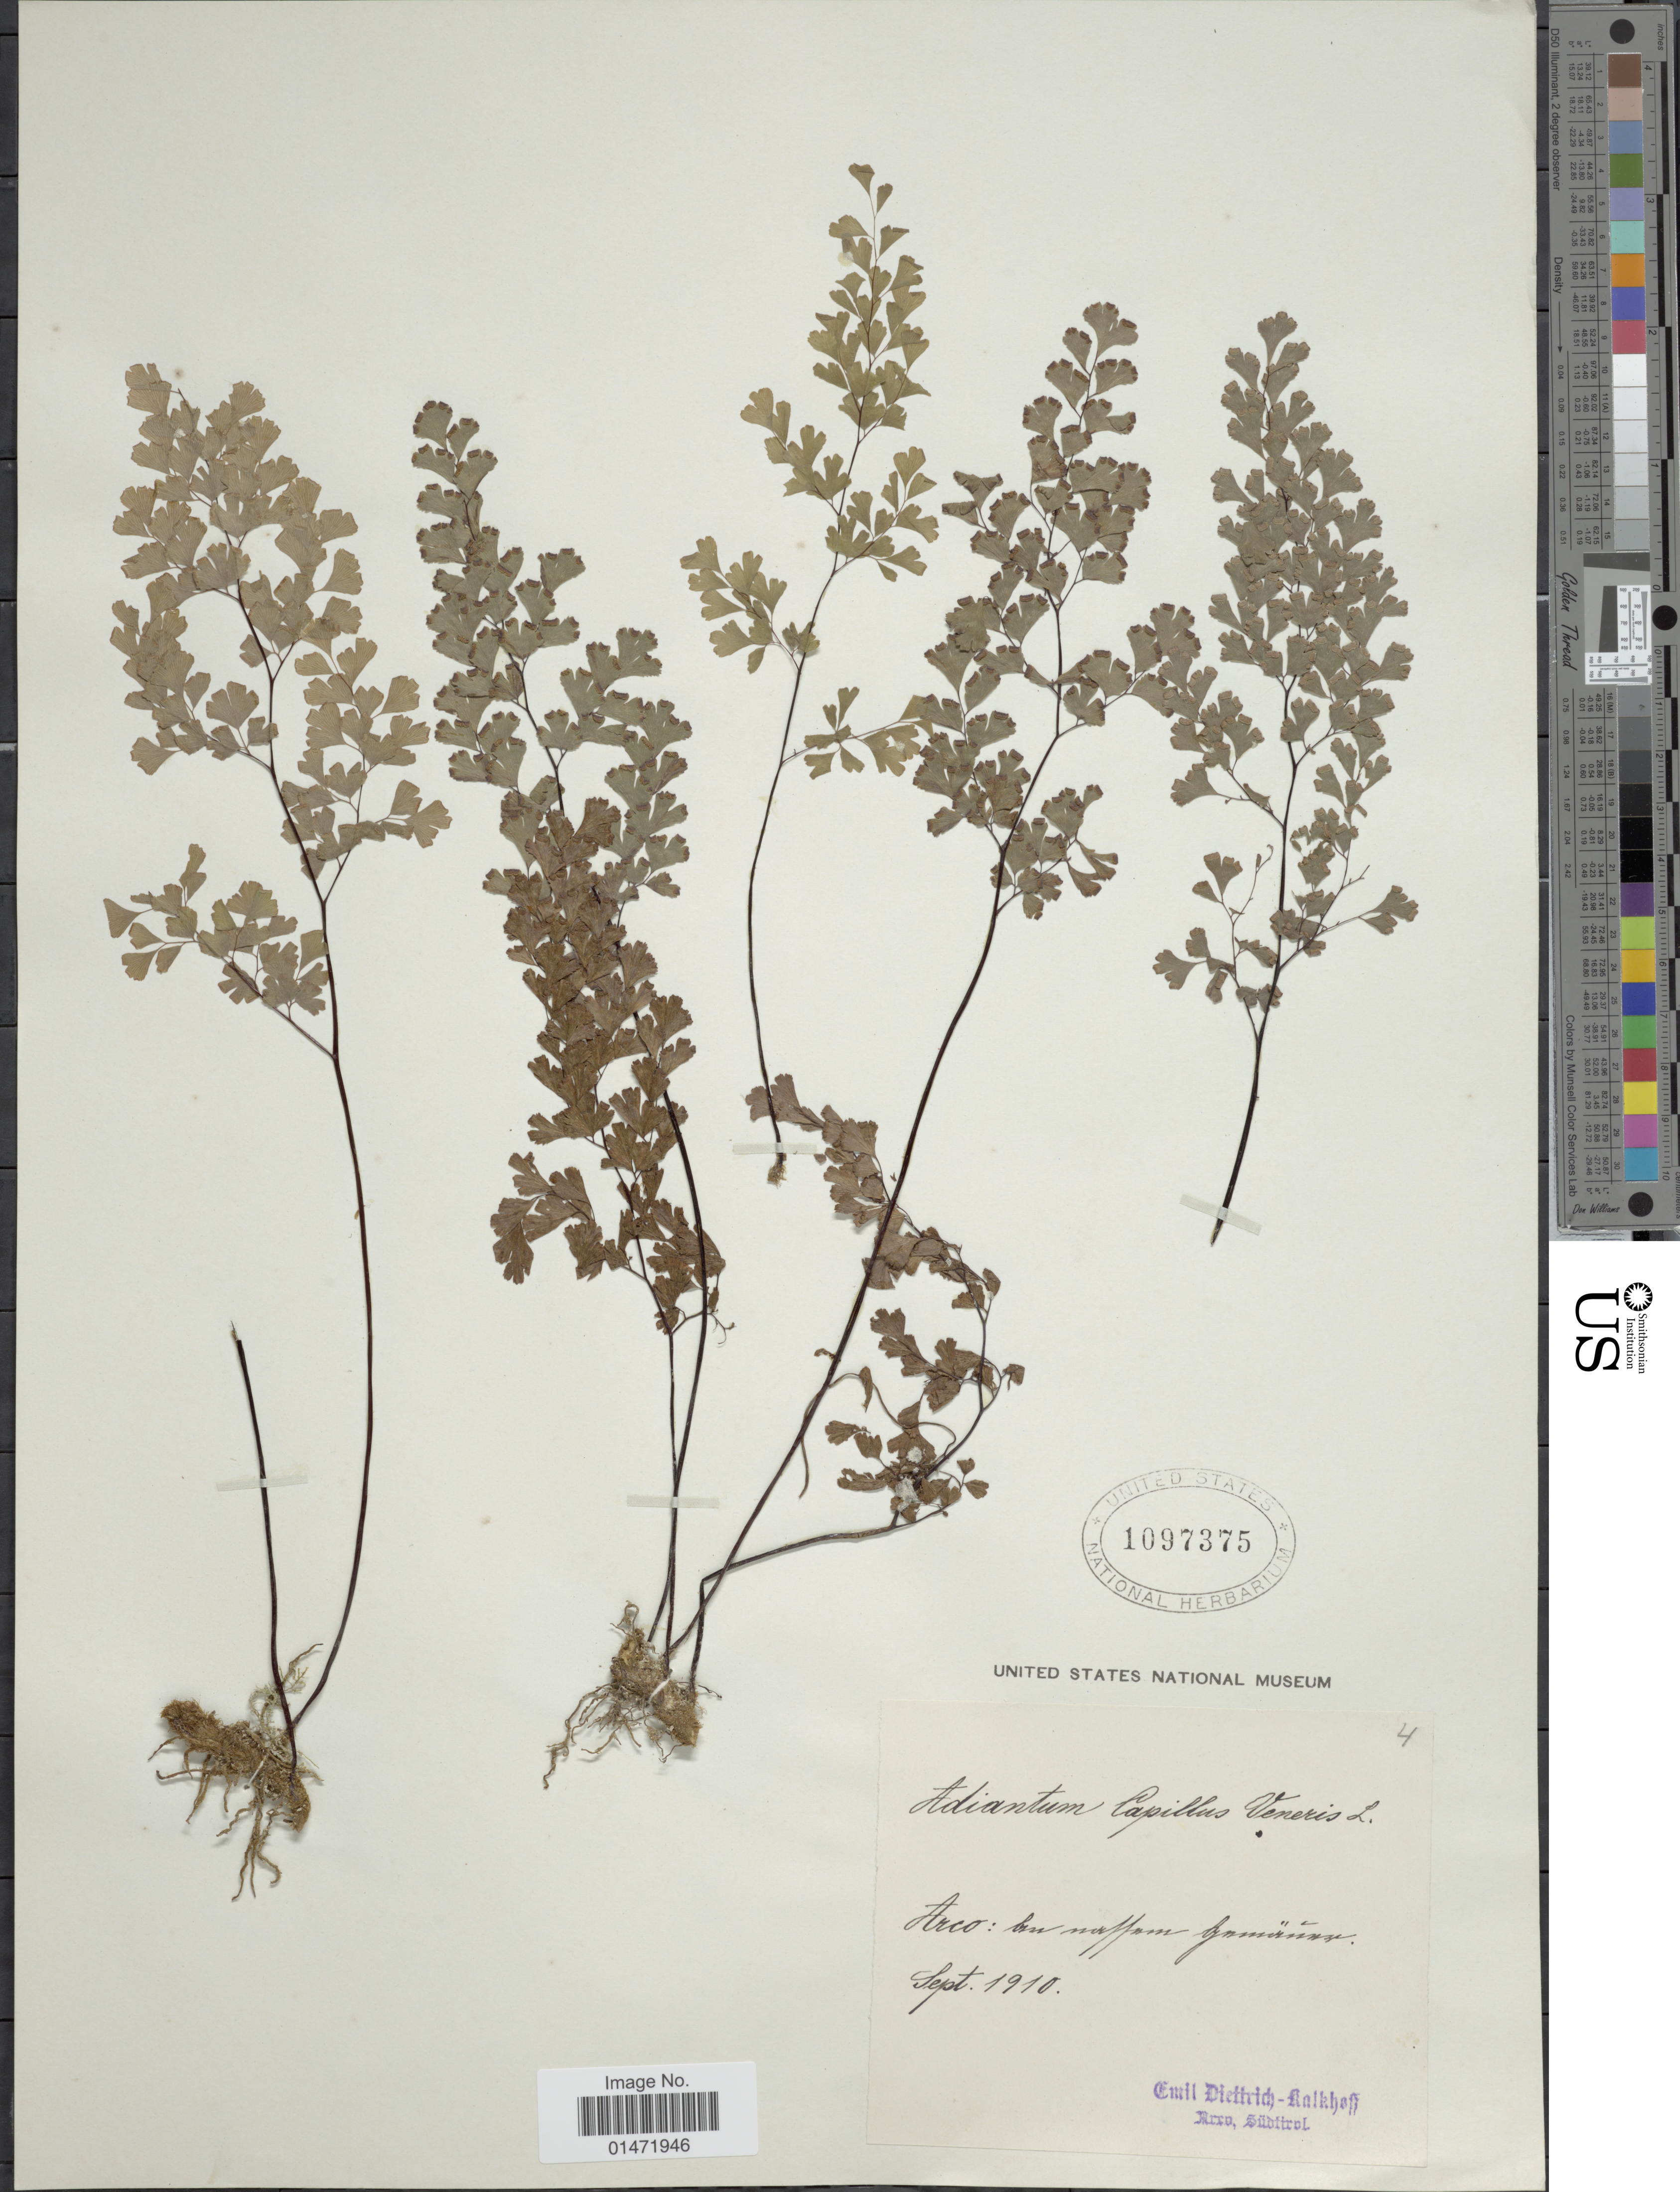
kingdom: Plantae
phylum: Tracheophyta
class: Polypodiopsida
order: Polypodiales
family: Pteridaceae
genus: Adiantum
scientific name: Adiantum capillus-veneris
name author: L.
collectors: E. Dietrich-Nalkhoff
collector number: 4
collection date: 1910-09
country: Italy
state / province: Trentino-Alto Adige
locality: Arco: bin muffam Gamüunn [interpreted]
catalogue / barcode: US 1097375